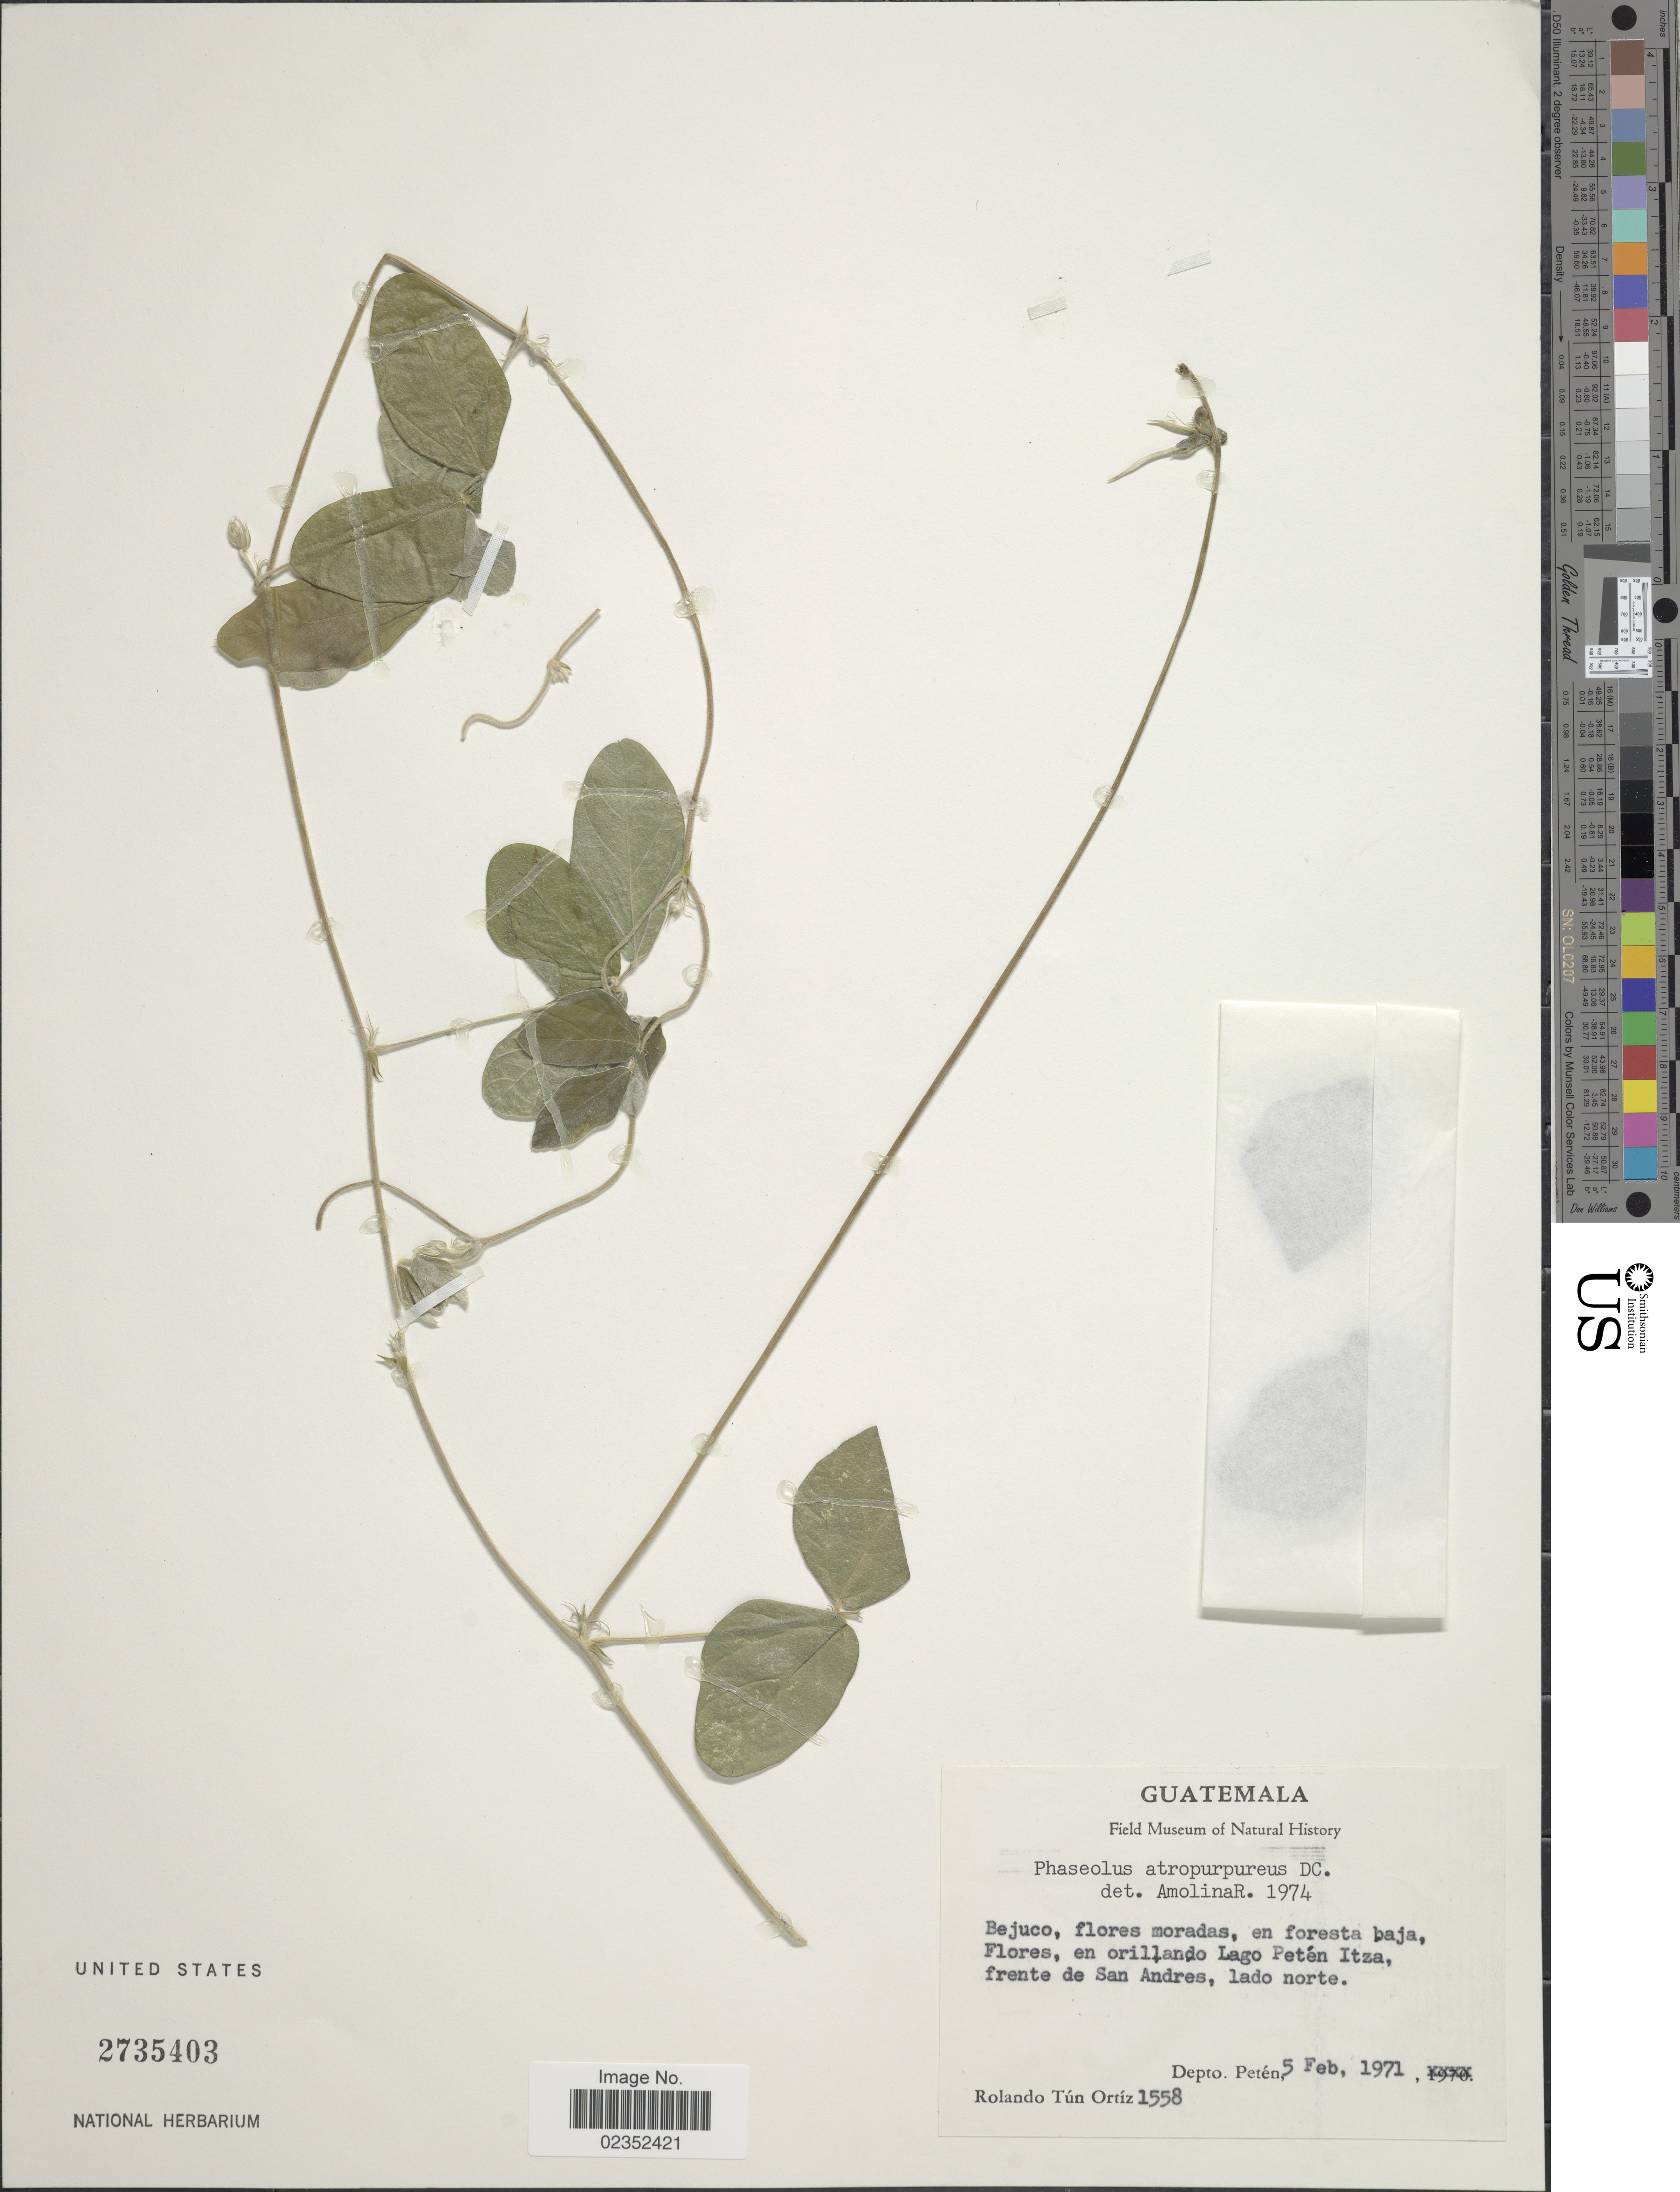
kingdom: Plantae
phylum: Tracheophyta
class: Magnoliopsida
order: Fabales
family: Fabaceae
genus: Macroptilium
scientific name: Macroptilium atropurpureum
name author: (DC.) Urb.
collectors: R. T. Ortíz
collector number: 1558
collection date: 1971-02-05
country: Guatemala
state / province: El Petén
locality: En orillando Lago Peten Itza, frente de San Andres, lado norte. Depto. Peten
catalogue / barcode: US 2735403